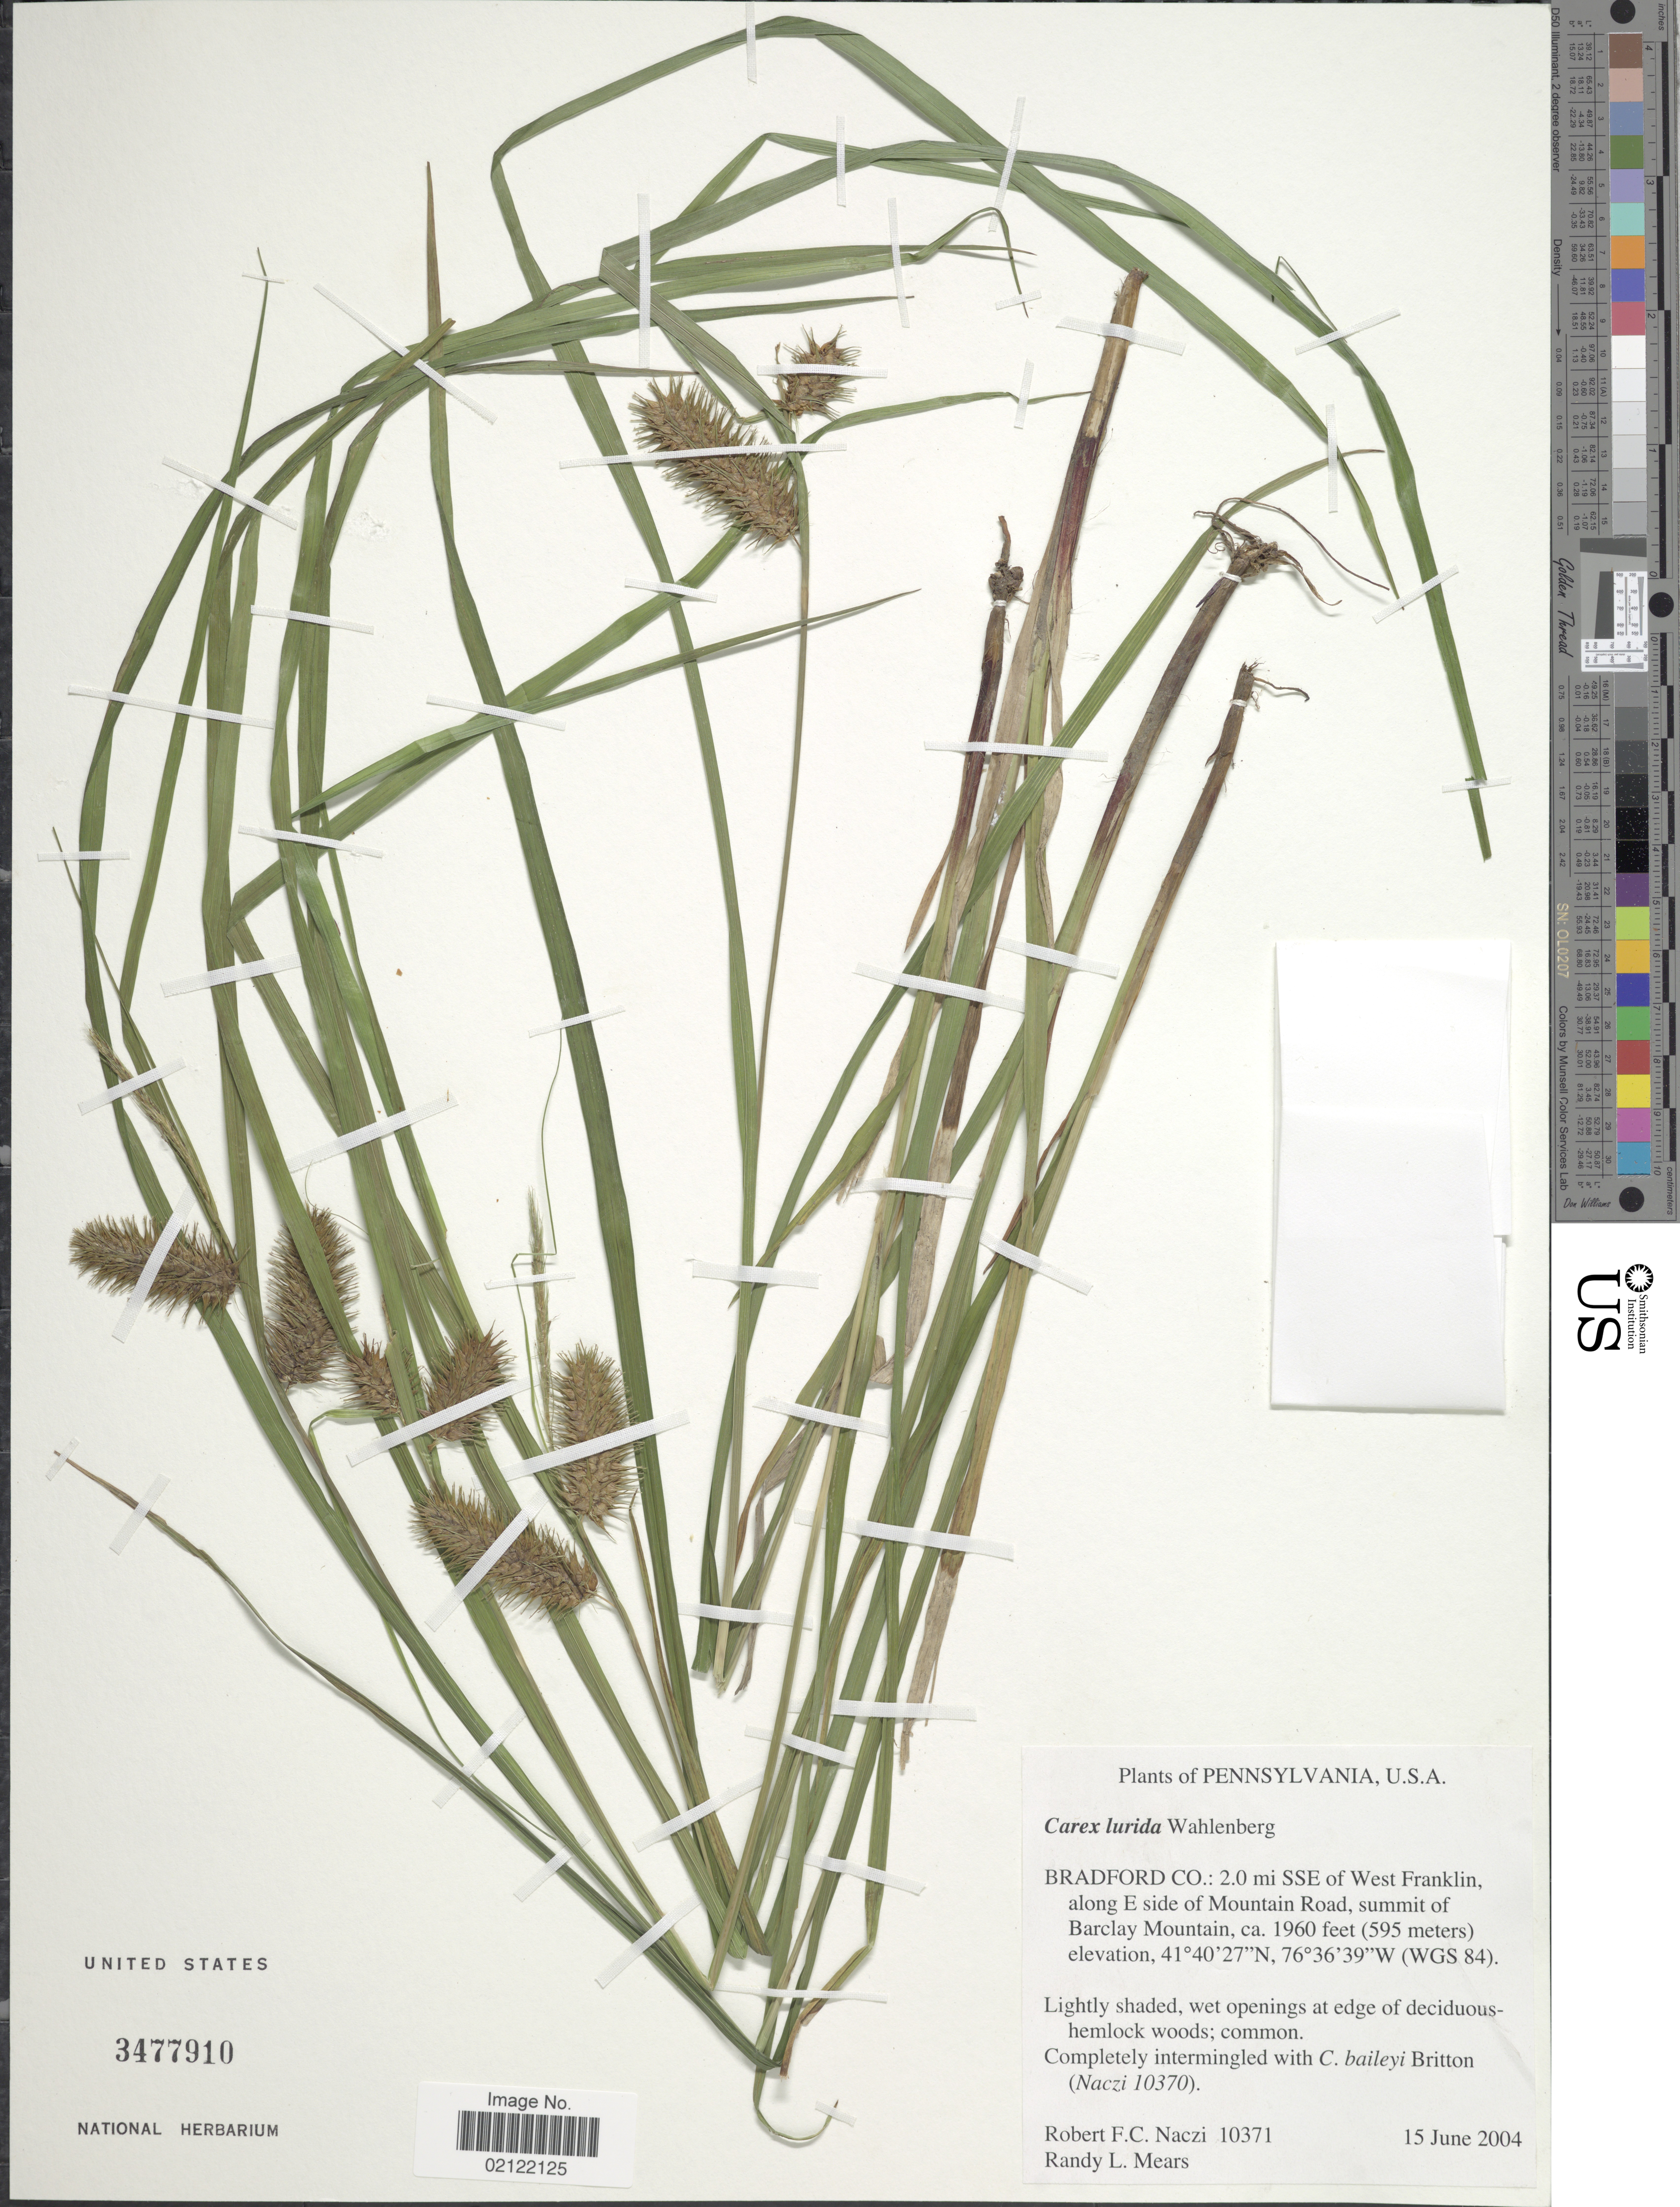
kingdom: Plantae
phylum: Tracheophyta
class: Liliopsida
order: Poales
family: Cyperaceae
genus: Carex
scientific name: Carex lurida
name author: Wahlenb.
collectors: R. F. C. Naczi & R. Mears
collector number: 10371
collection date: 2004-06-15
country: United States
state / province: Pennsylvania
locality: Bradford Co.: 2.0 mi SSE of West Franklin, along E side of Mountain Road, summit of Barclay Mountain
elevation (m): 597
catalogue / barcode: US 3477910